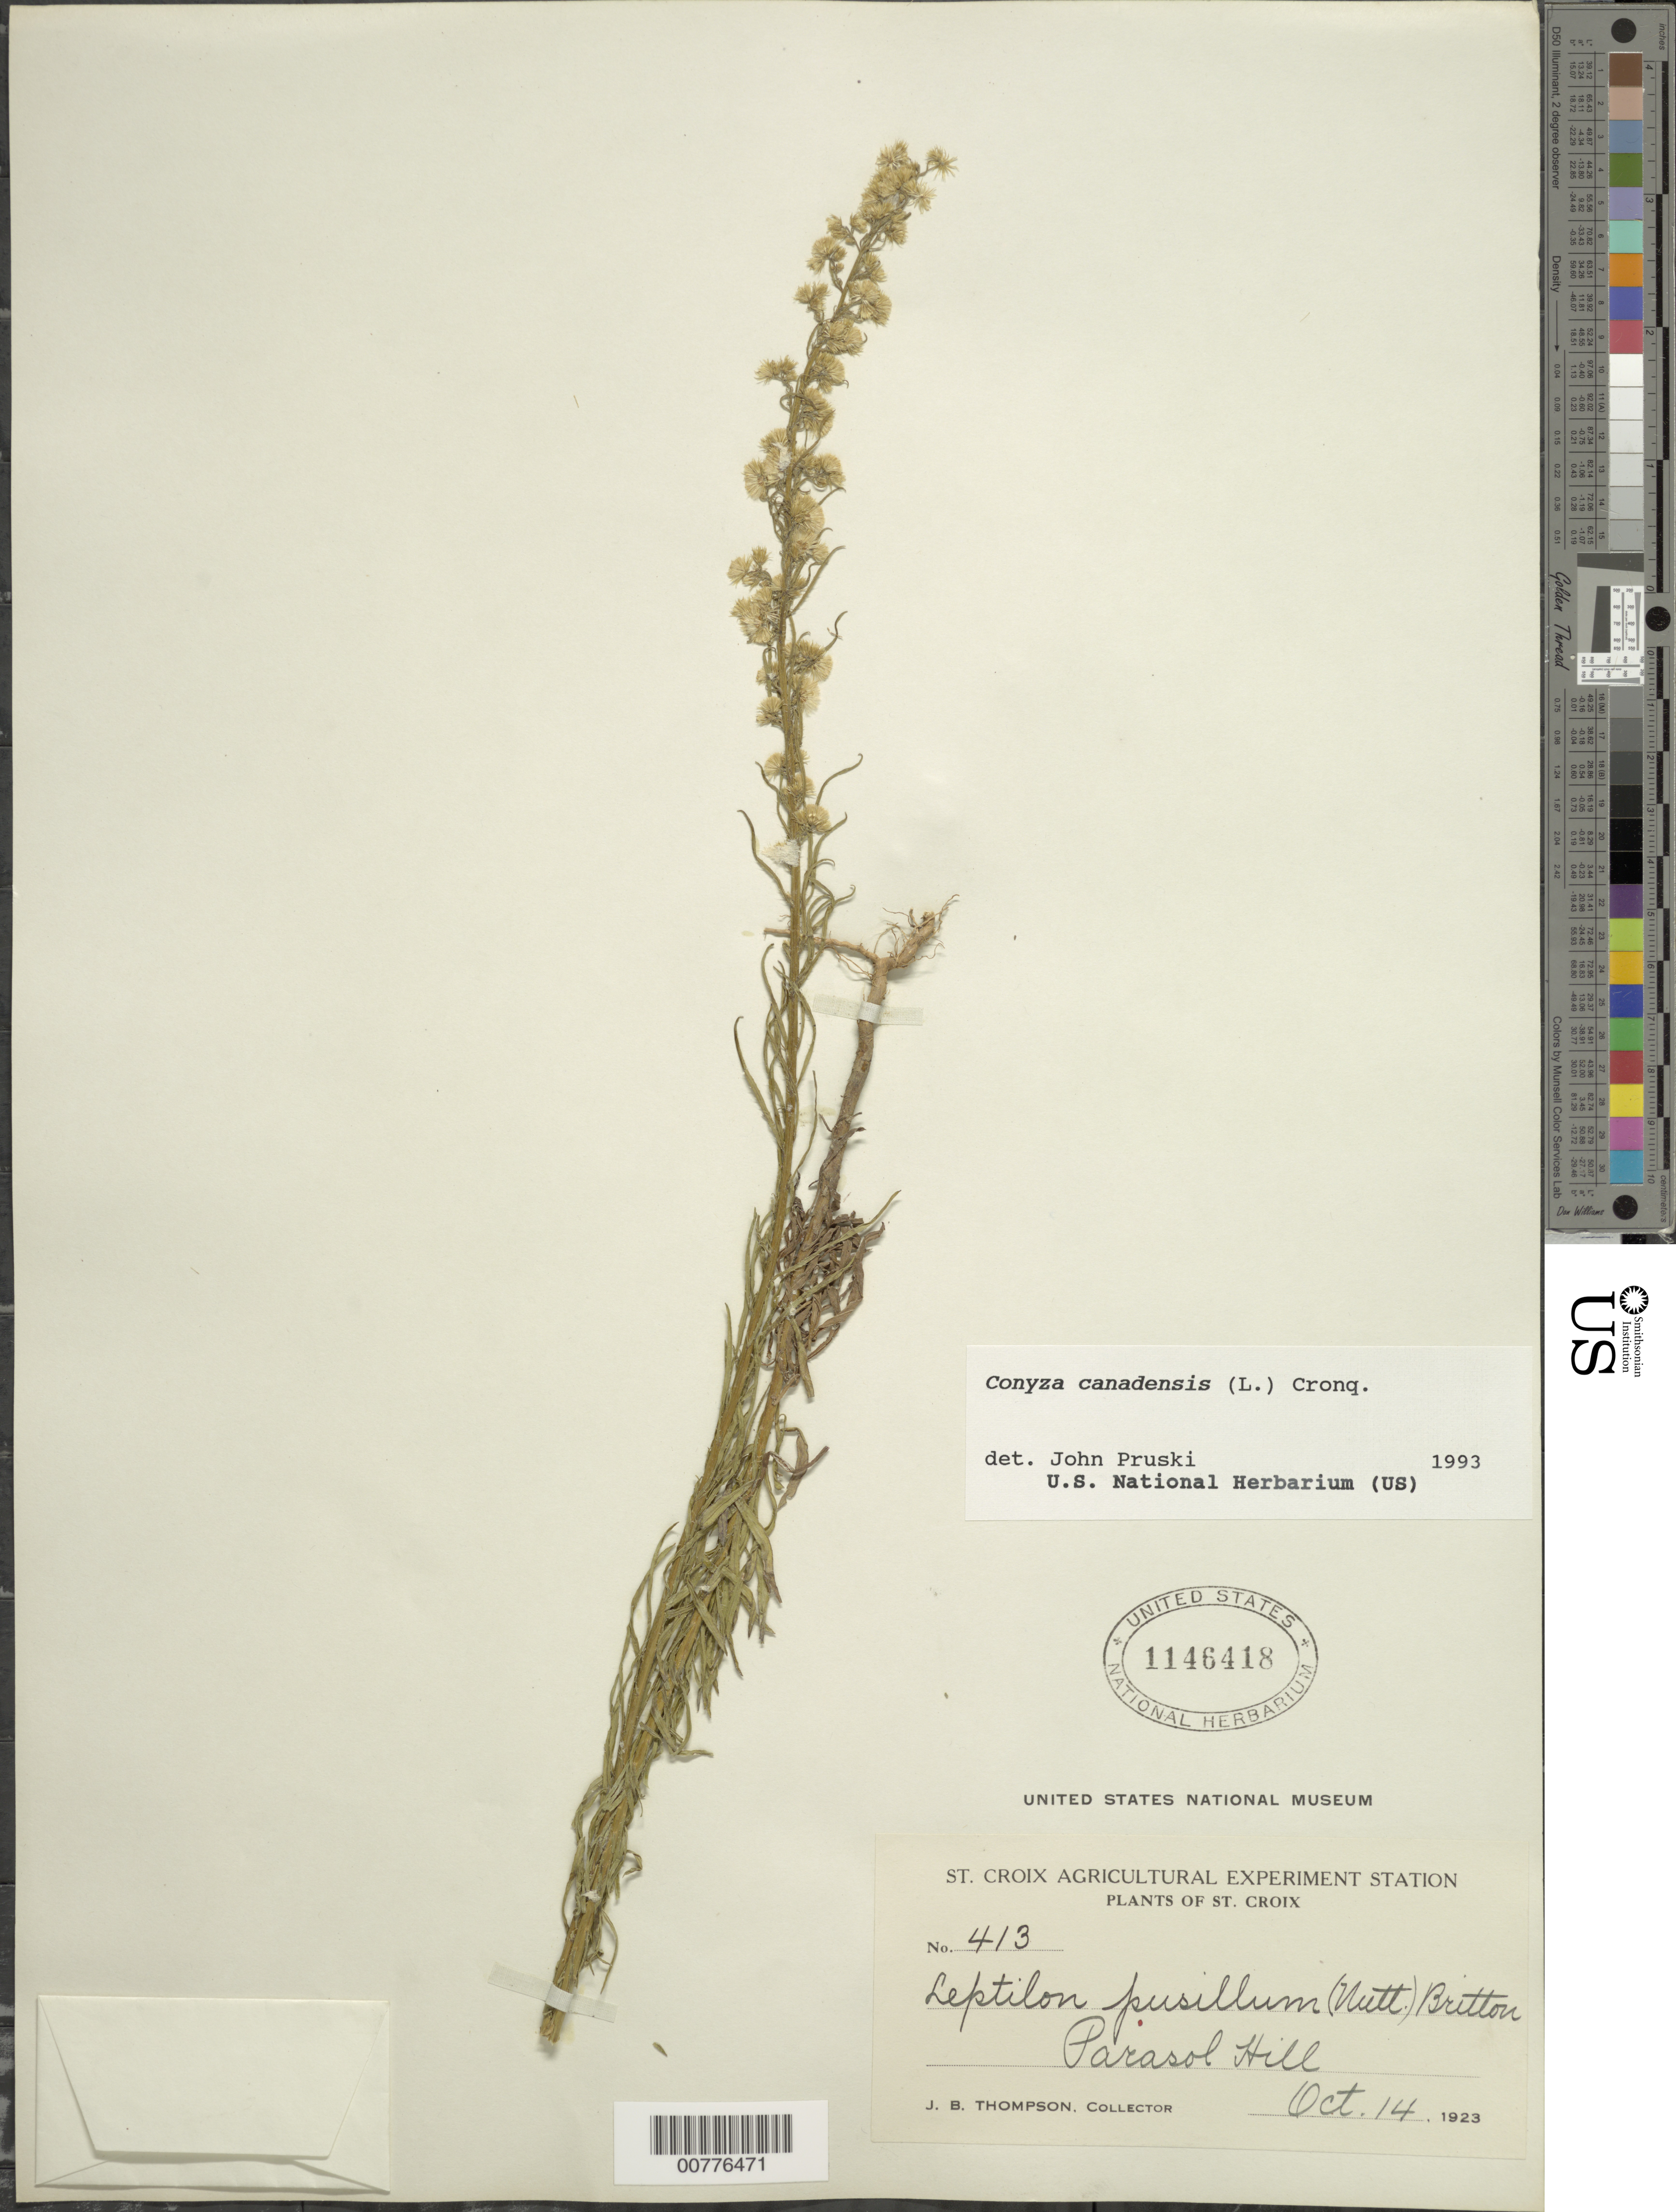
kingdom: Plantae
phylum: Tracheophyta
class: Magnoliopsida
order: Asterales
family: Asteraceae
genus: Conyza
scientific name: Conyza canadensis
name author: (L.) Cronq.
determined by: Pruski, J. F.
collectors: J. B. Thompson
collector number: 413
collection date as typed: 14 Oct 1923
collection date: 1923-10-14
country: U.S. Virgin Islands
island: St. Croix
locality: Parasol Hill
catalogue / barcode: US 1146418